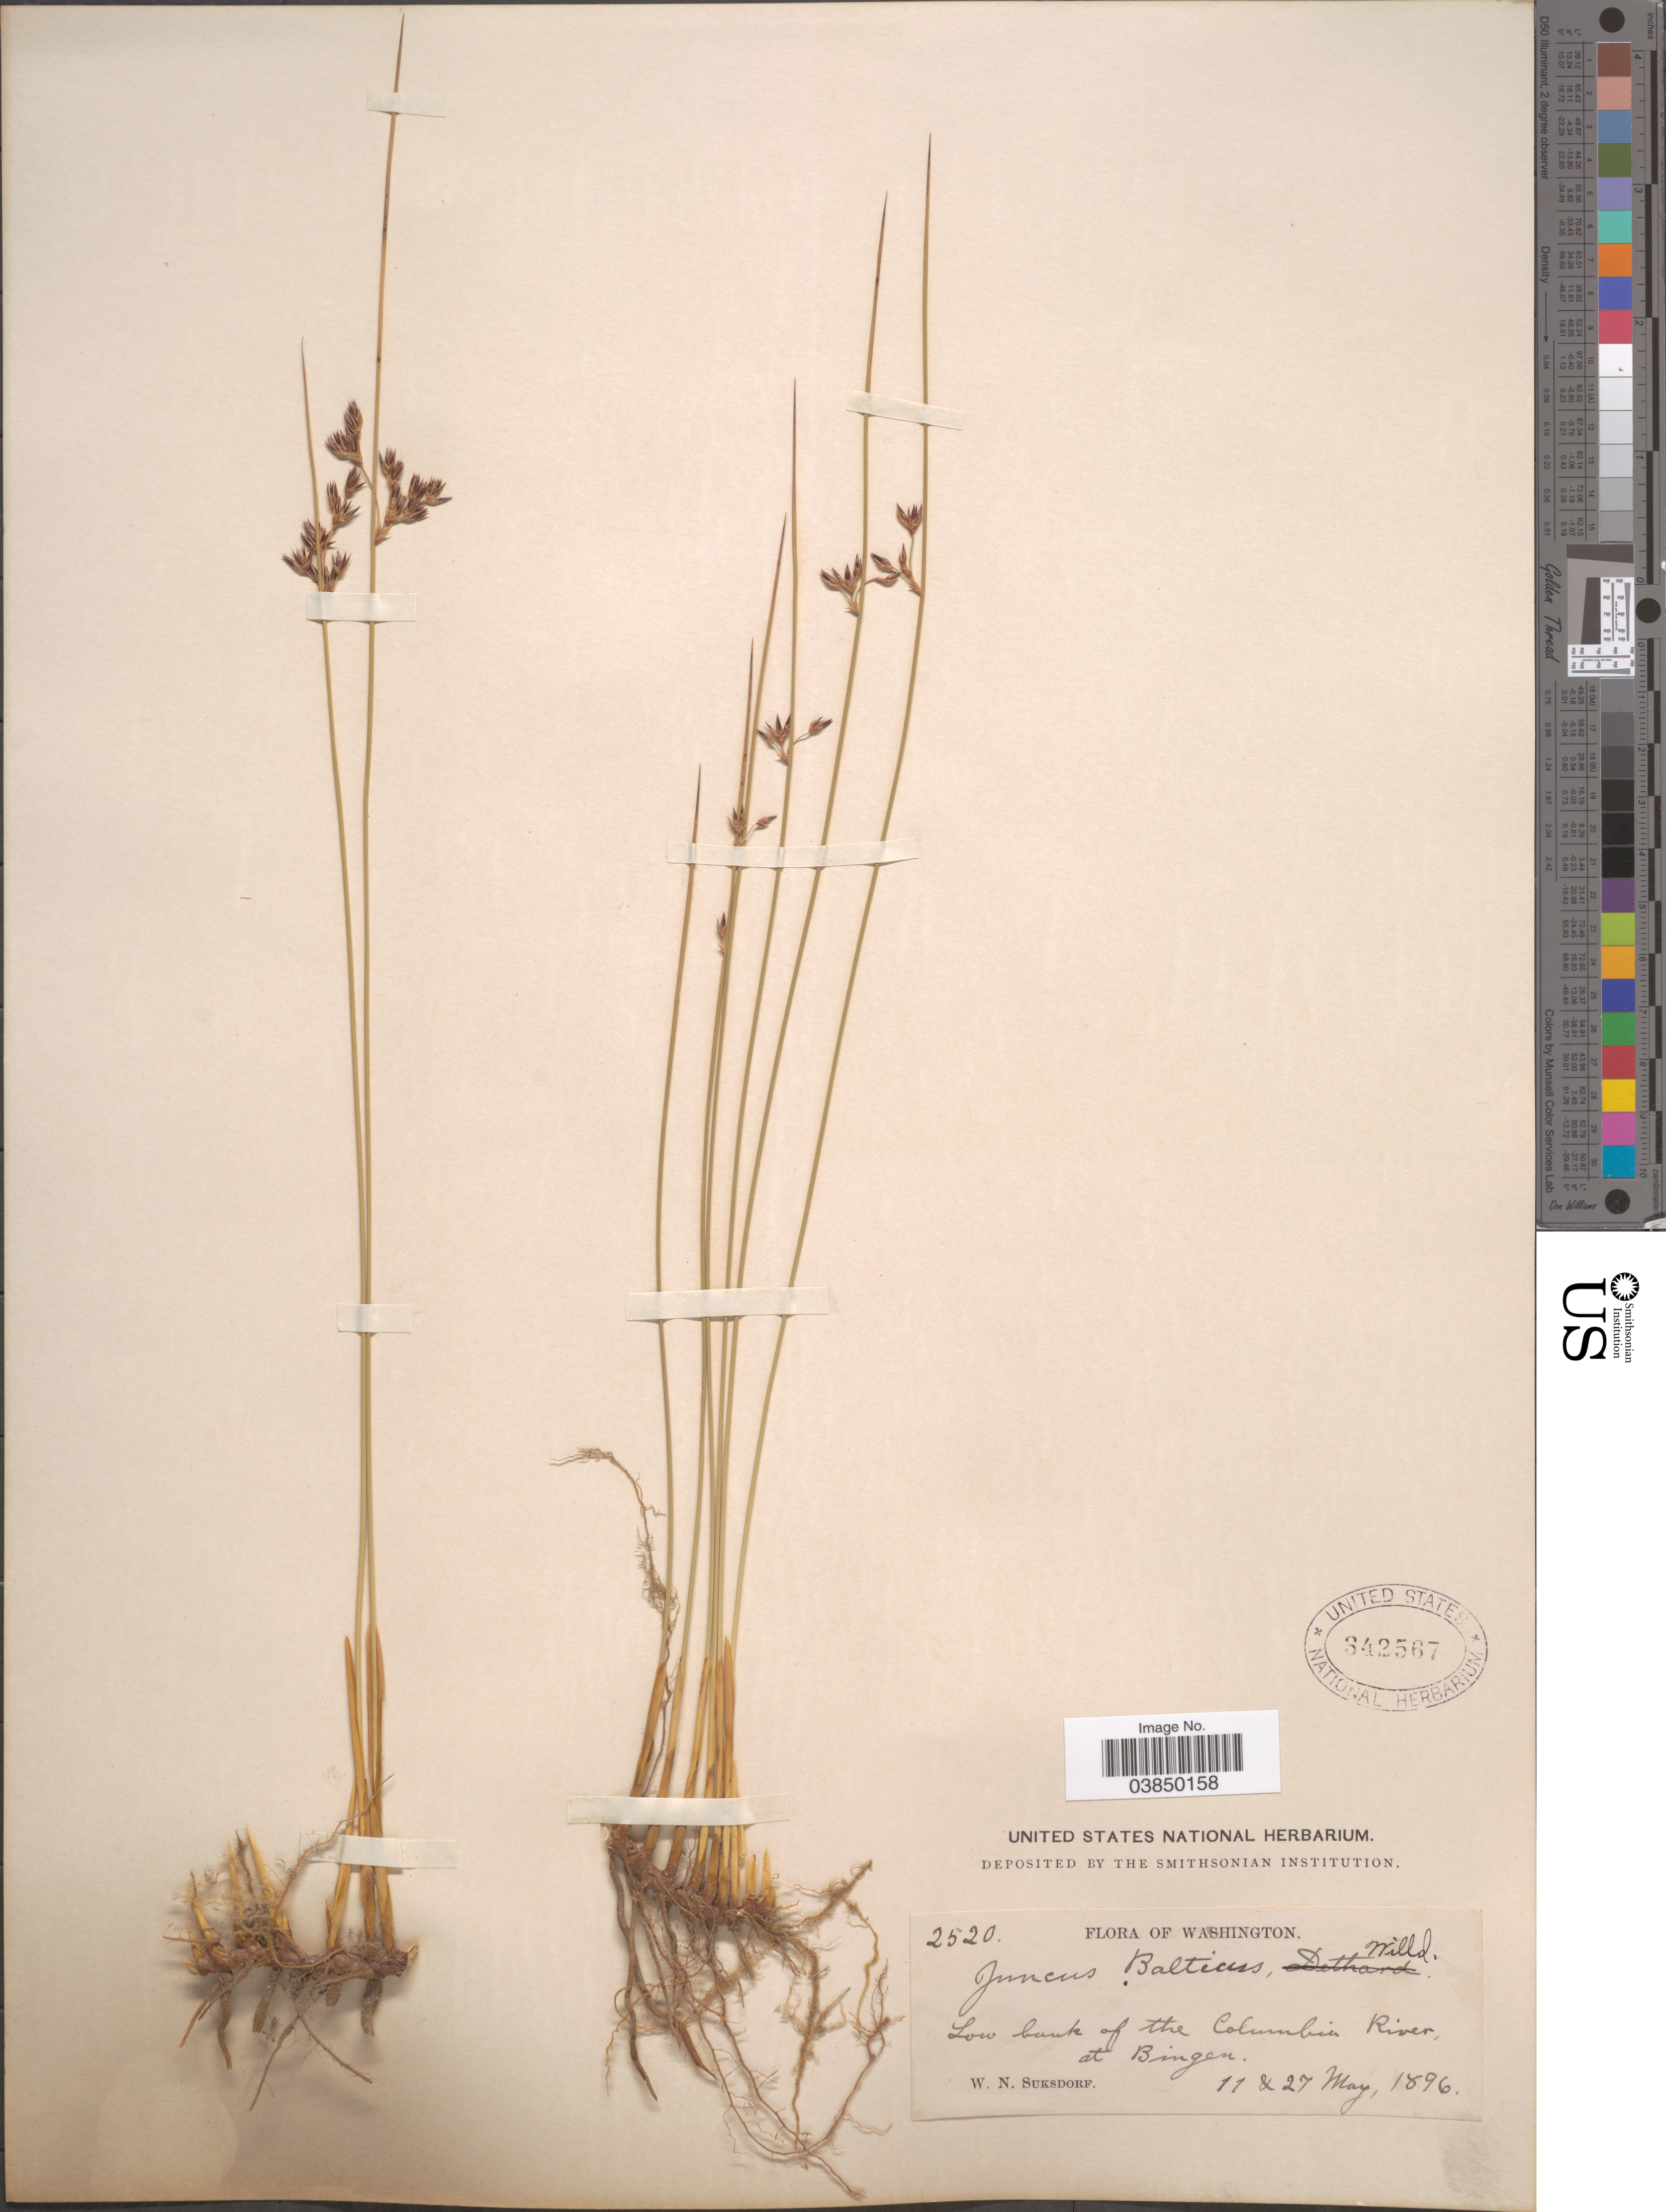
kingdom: Plantae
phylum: Tracheophyta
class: Liliopsida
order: Poales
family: Juncaceae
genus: Juncus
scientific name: Juncus balticus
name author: Willd.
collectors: W. N. Suksdorf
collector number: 2520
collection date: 1896-05-11/1896-05-27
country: United States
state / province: Washington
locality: Low bank of the Columbia River, at Bingen.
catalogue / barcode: US 342567